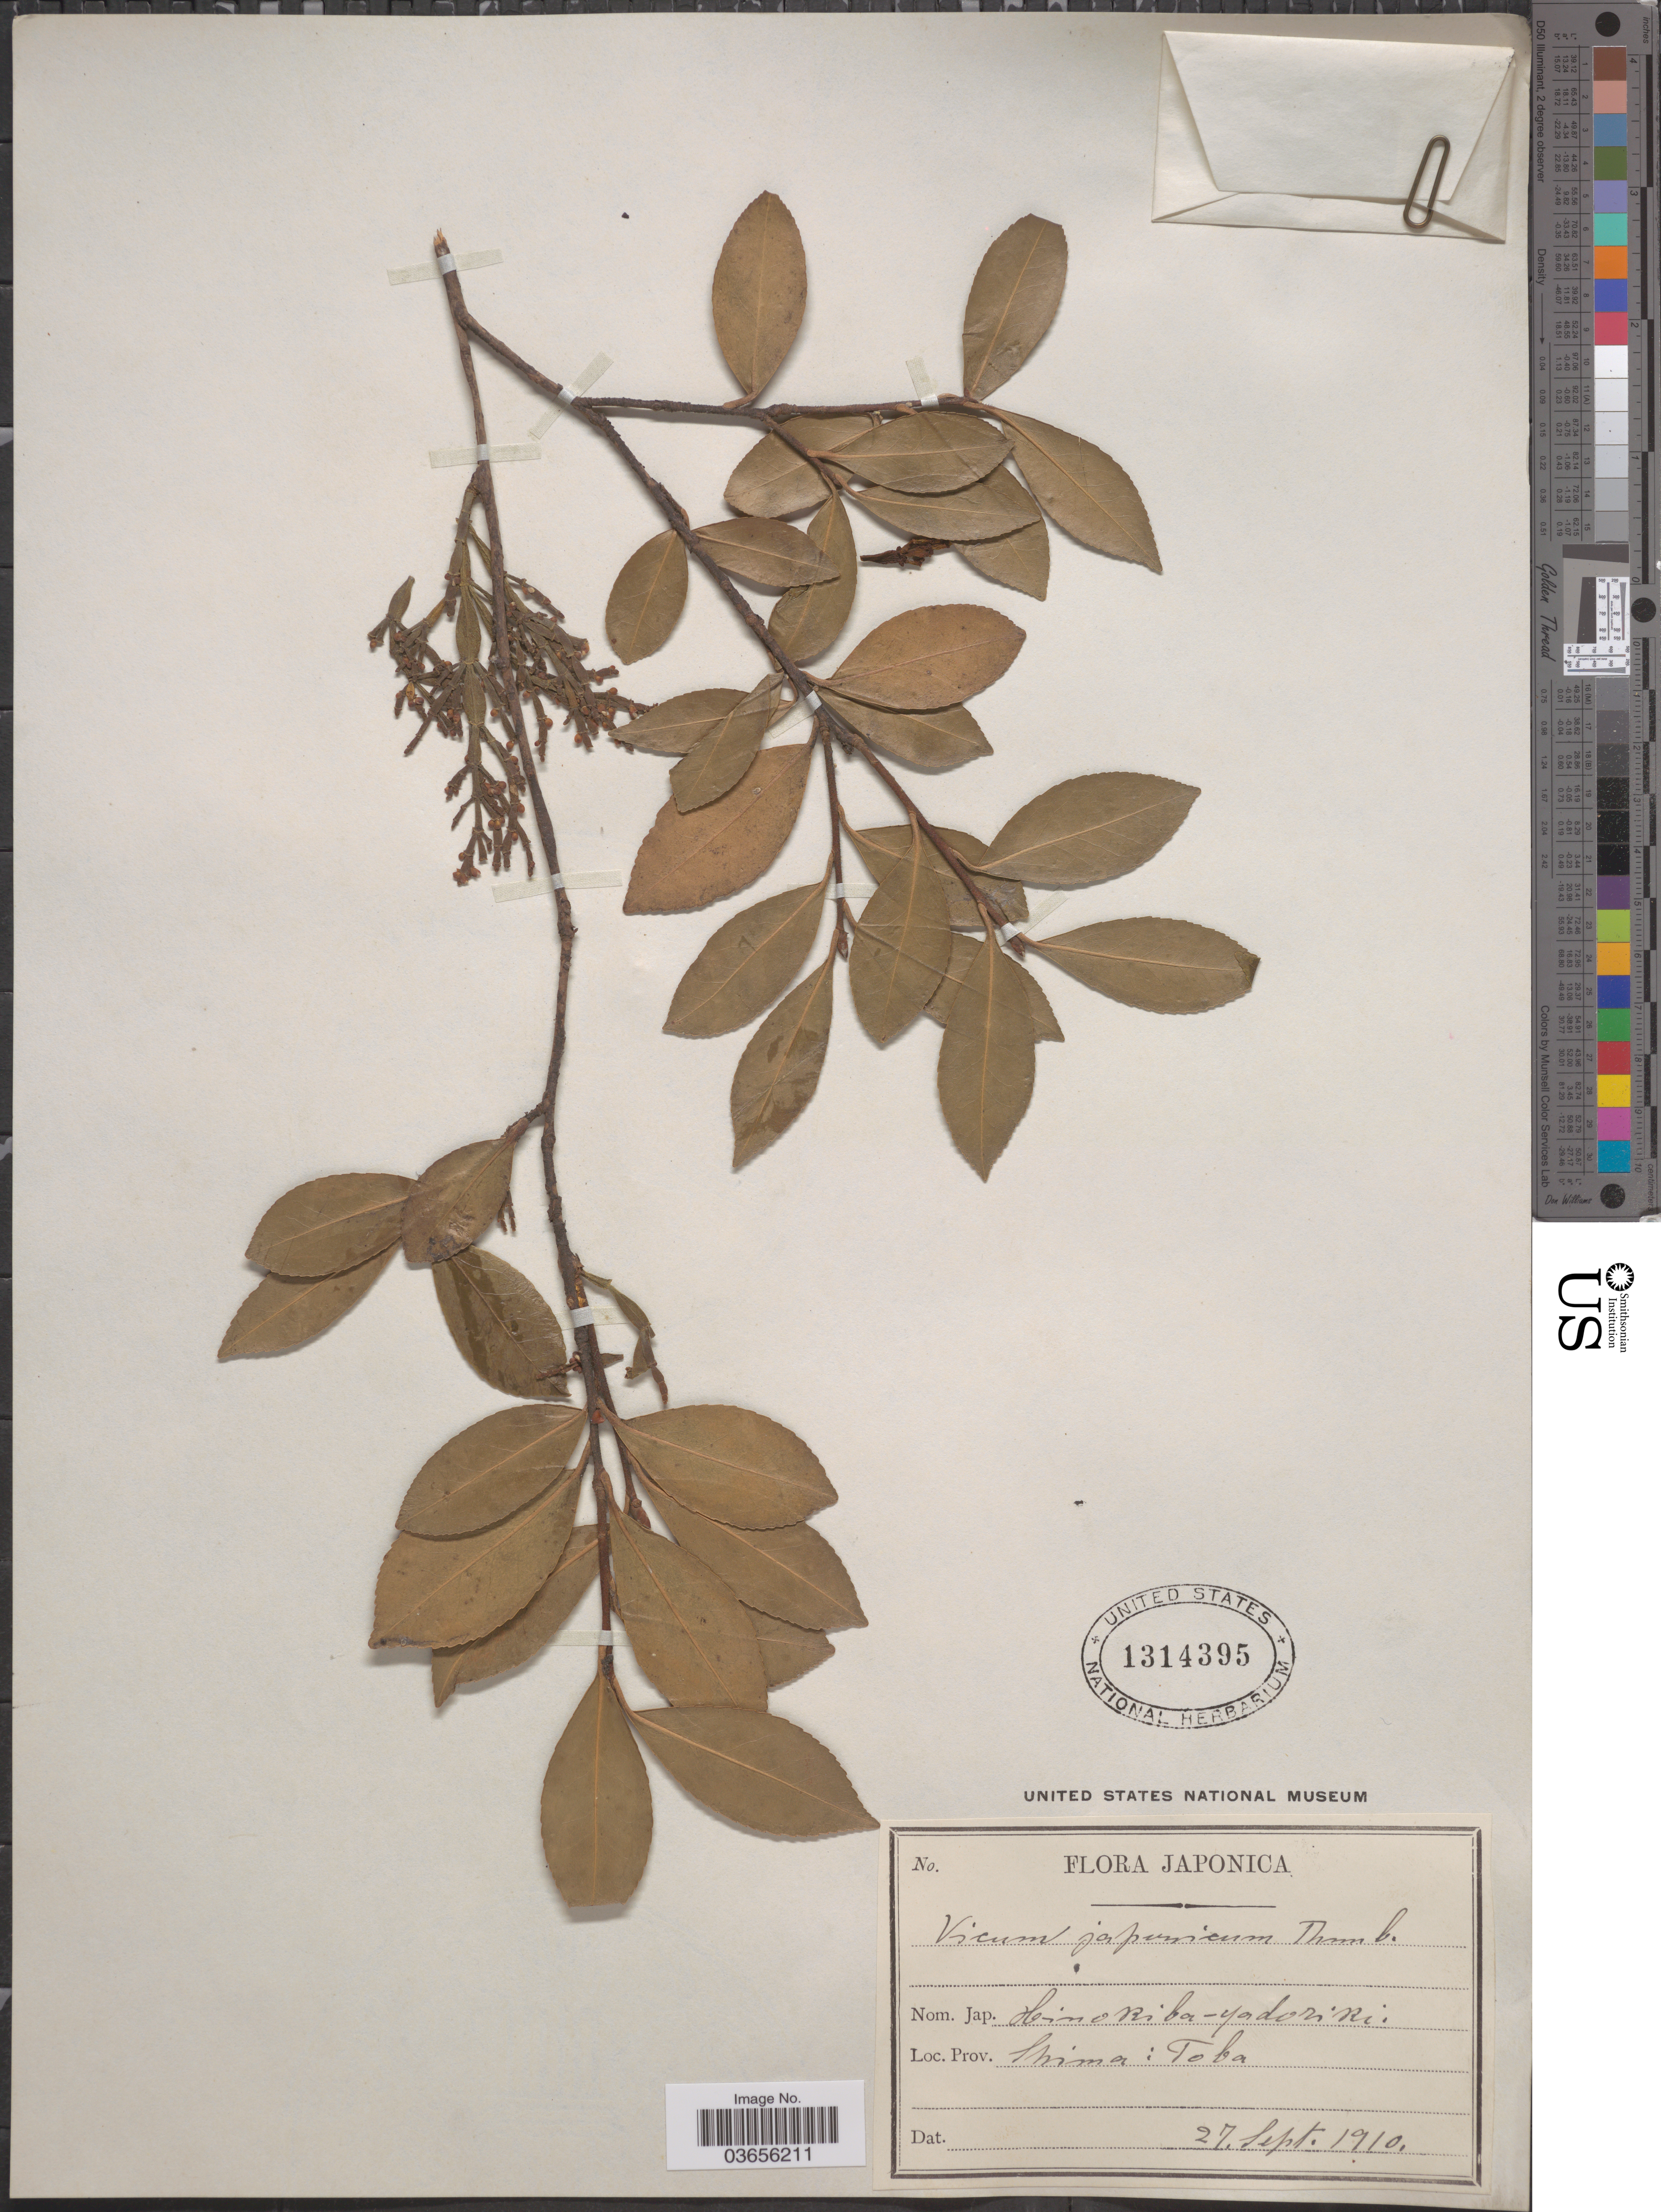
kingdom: Plantae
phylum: Tracheophyta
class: Magnoliopsida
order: Santalales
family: Viscaceae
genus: Korthalsella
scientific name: Korthalsella japonica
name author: (Thunb.) Engl.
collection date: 1910-09-27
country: Japan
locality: Shima: Toba.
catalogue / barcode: US 1314395